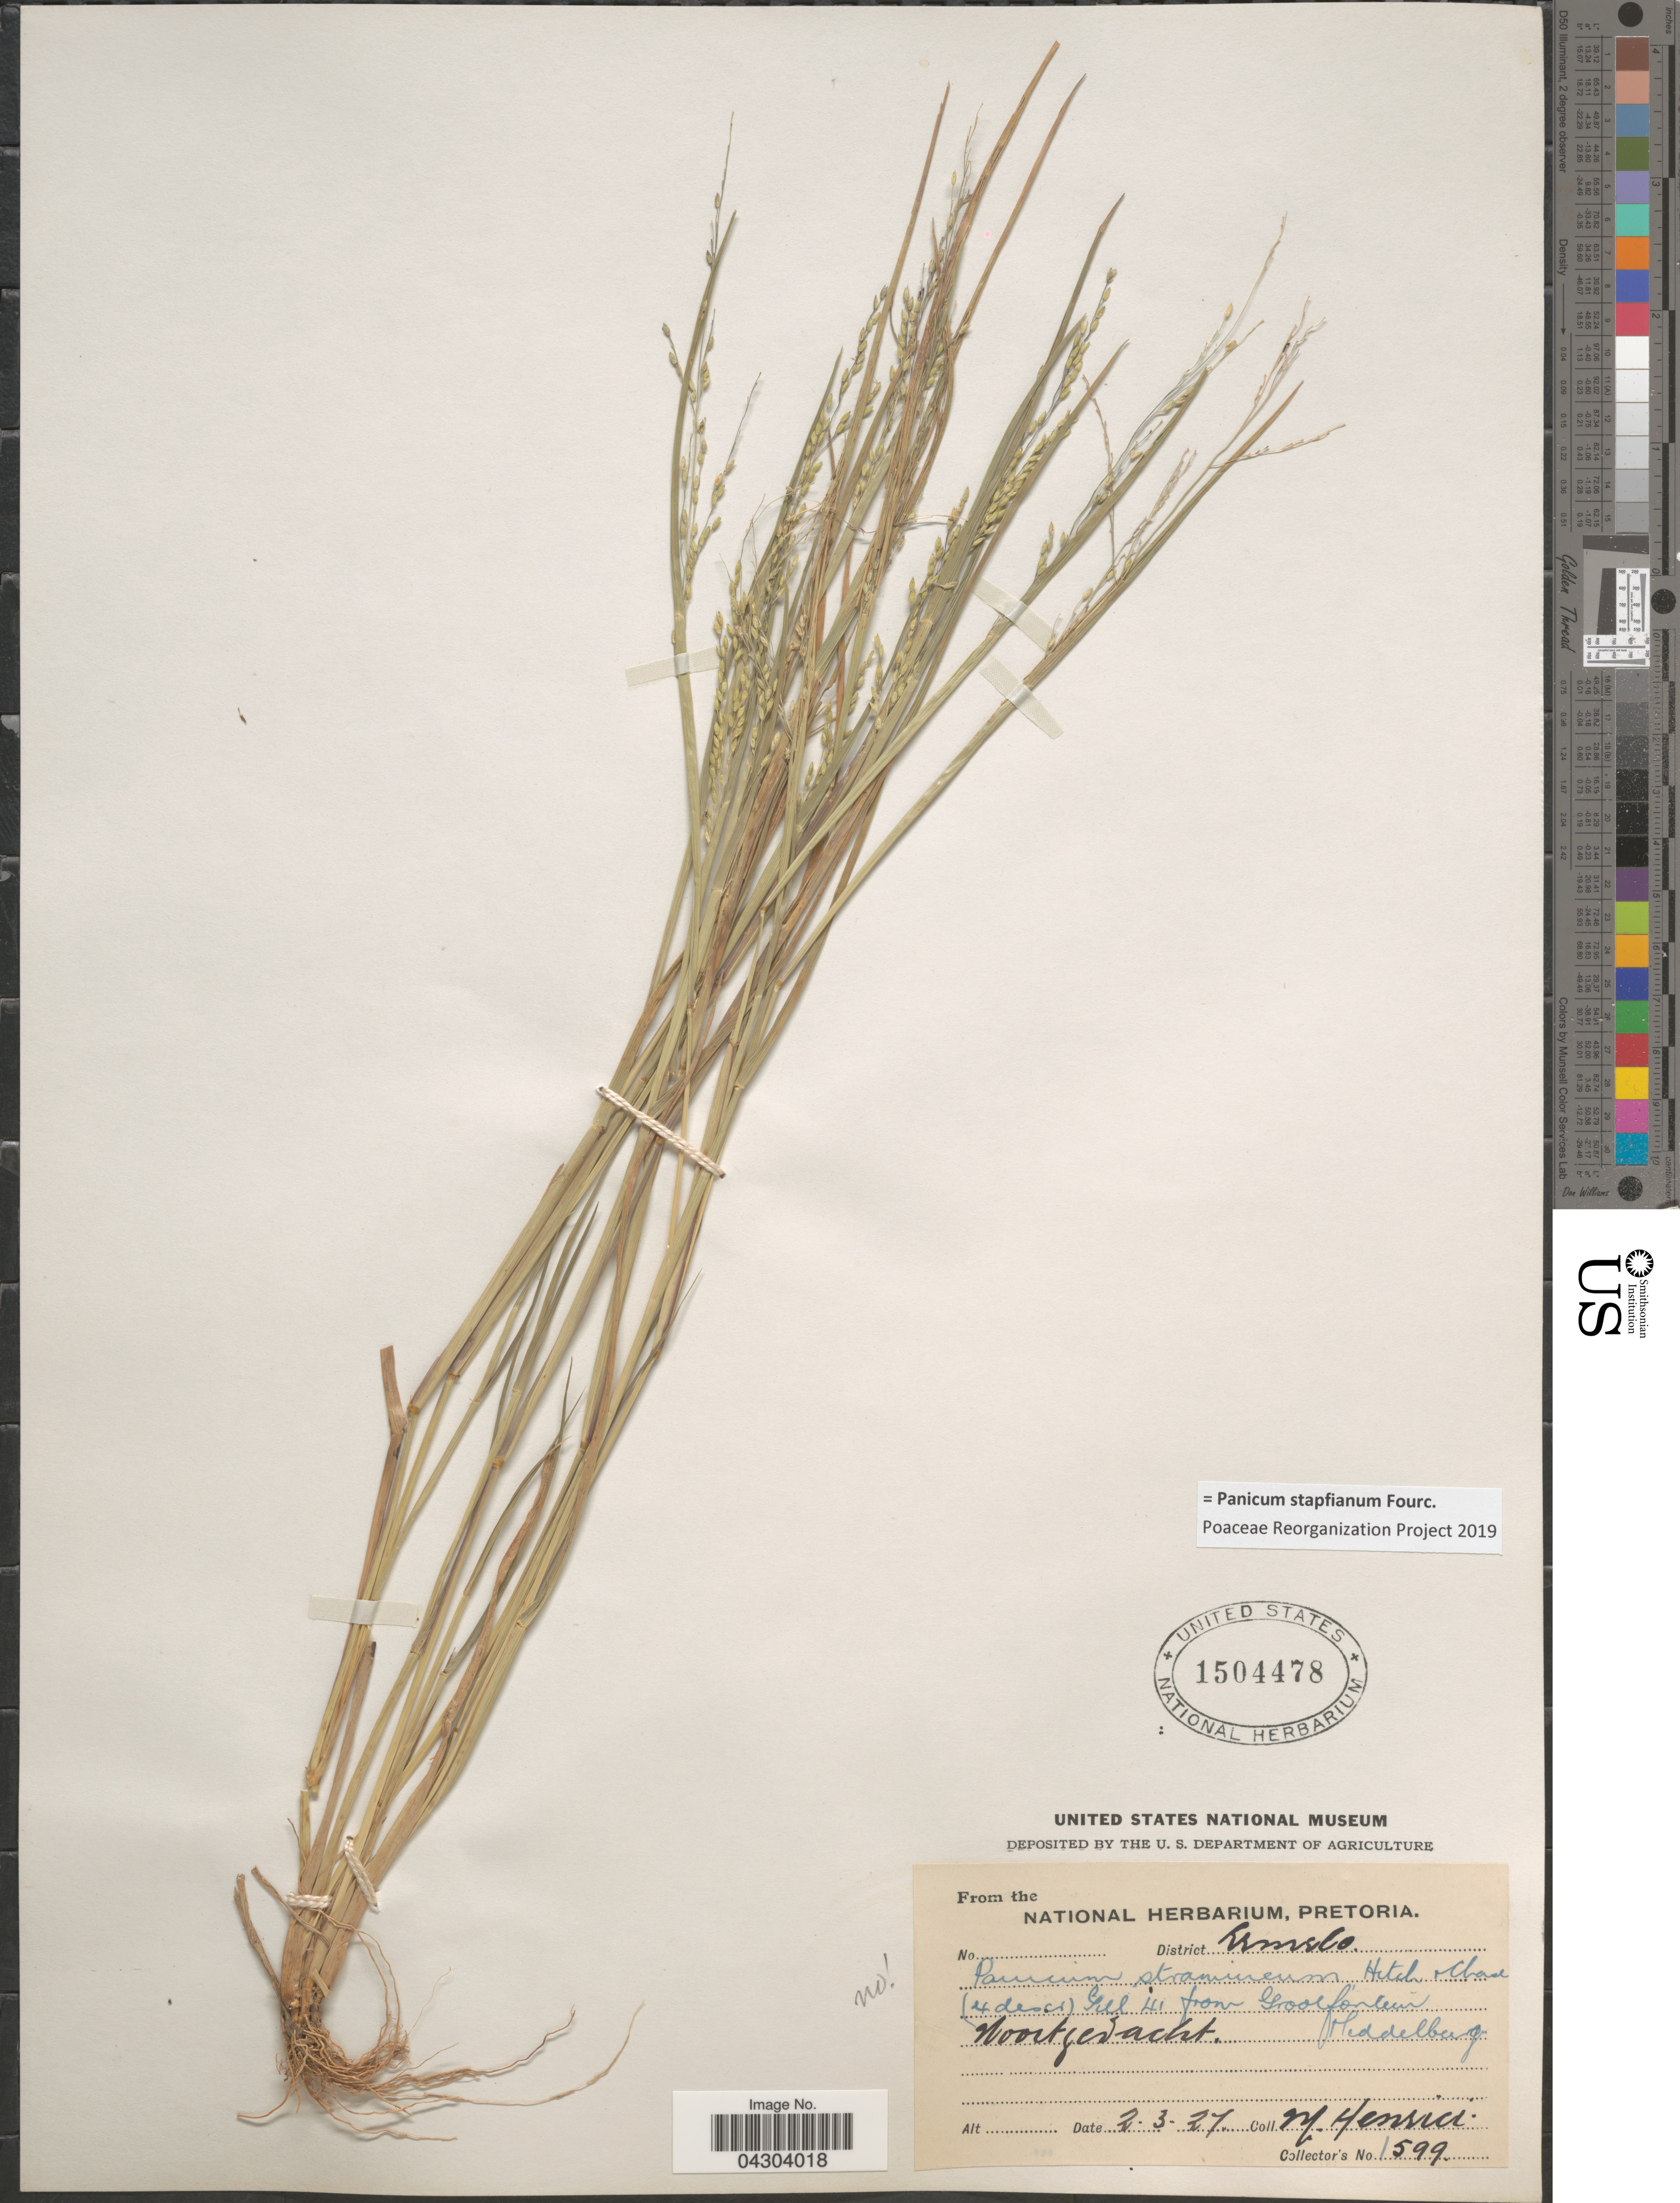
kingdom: Plantae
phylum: Tracheophyta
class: Liliopsida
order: Poales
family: Poaceae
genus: Panicum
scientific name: Panicum stapfianum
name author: Fourc.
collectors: M. Henrici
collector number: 1599*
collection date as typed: Transcribed d/m/y: 2/3/27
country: South Africa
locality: District Ermelo. Ml [interpreted] 41 from Grootfontein. Nooitgedacht. Middelberg.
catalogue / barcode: US 1504478